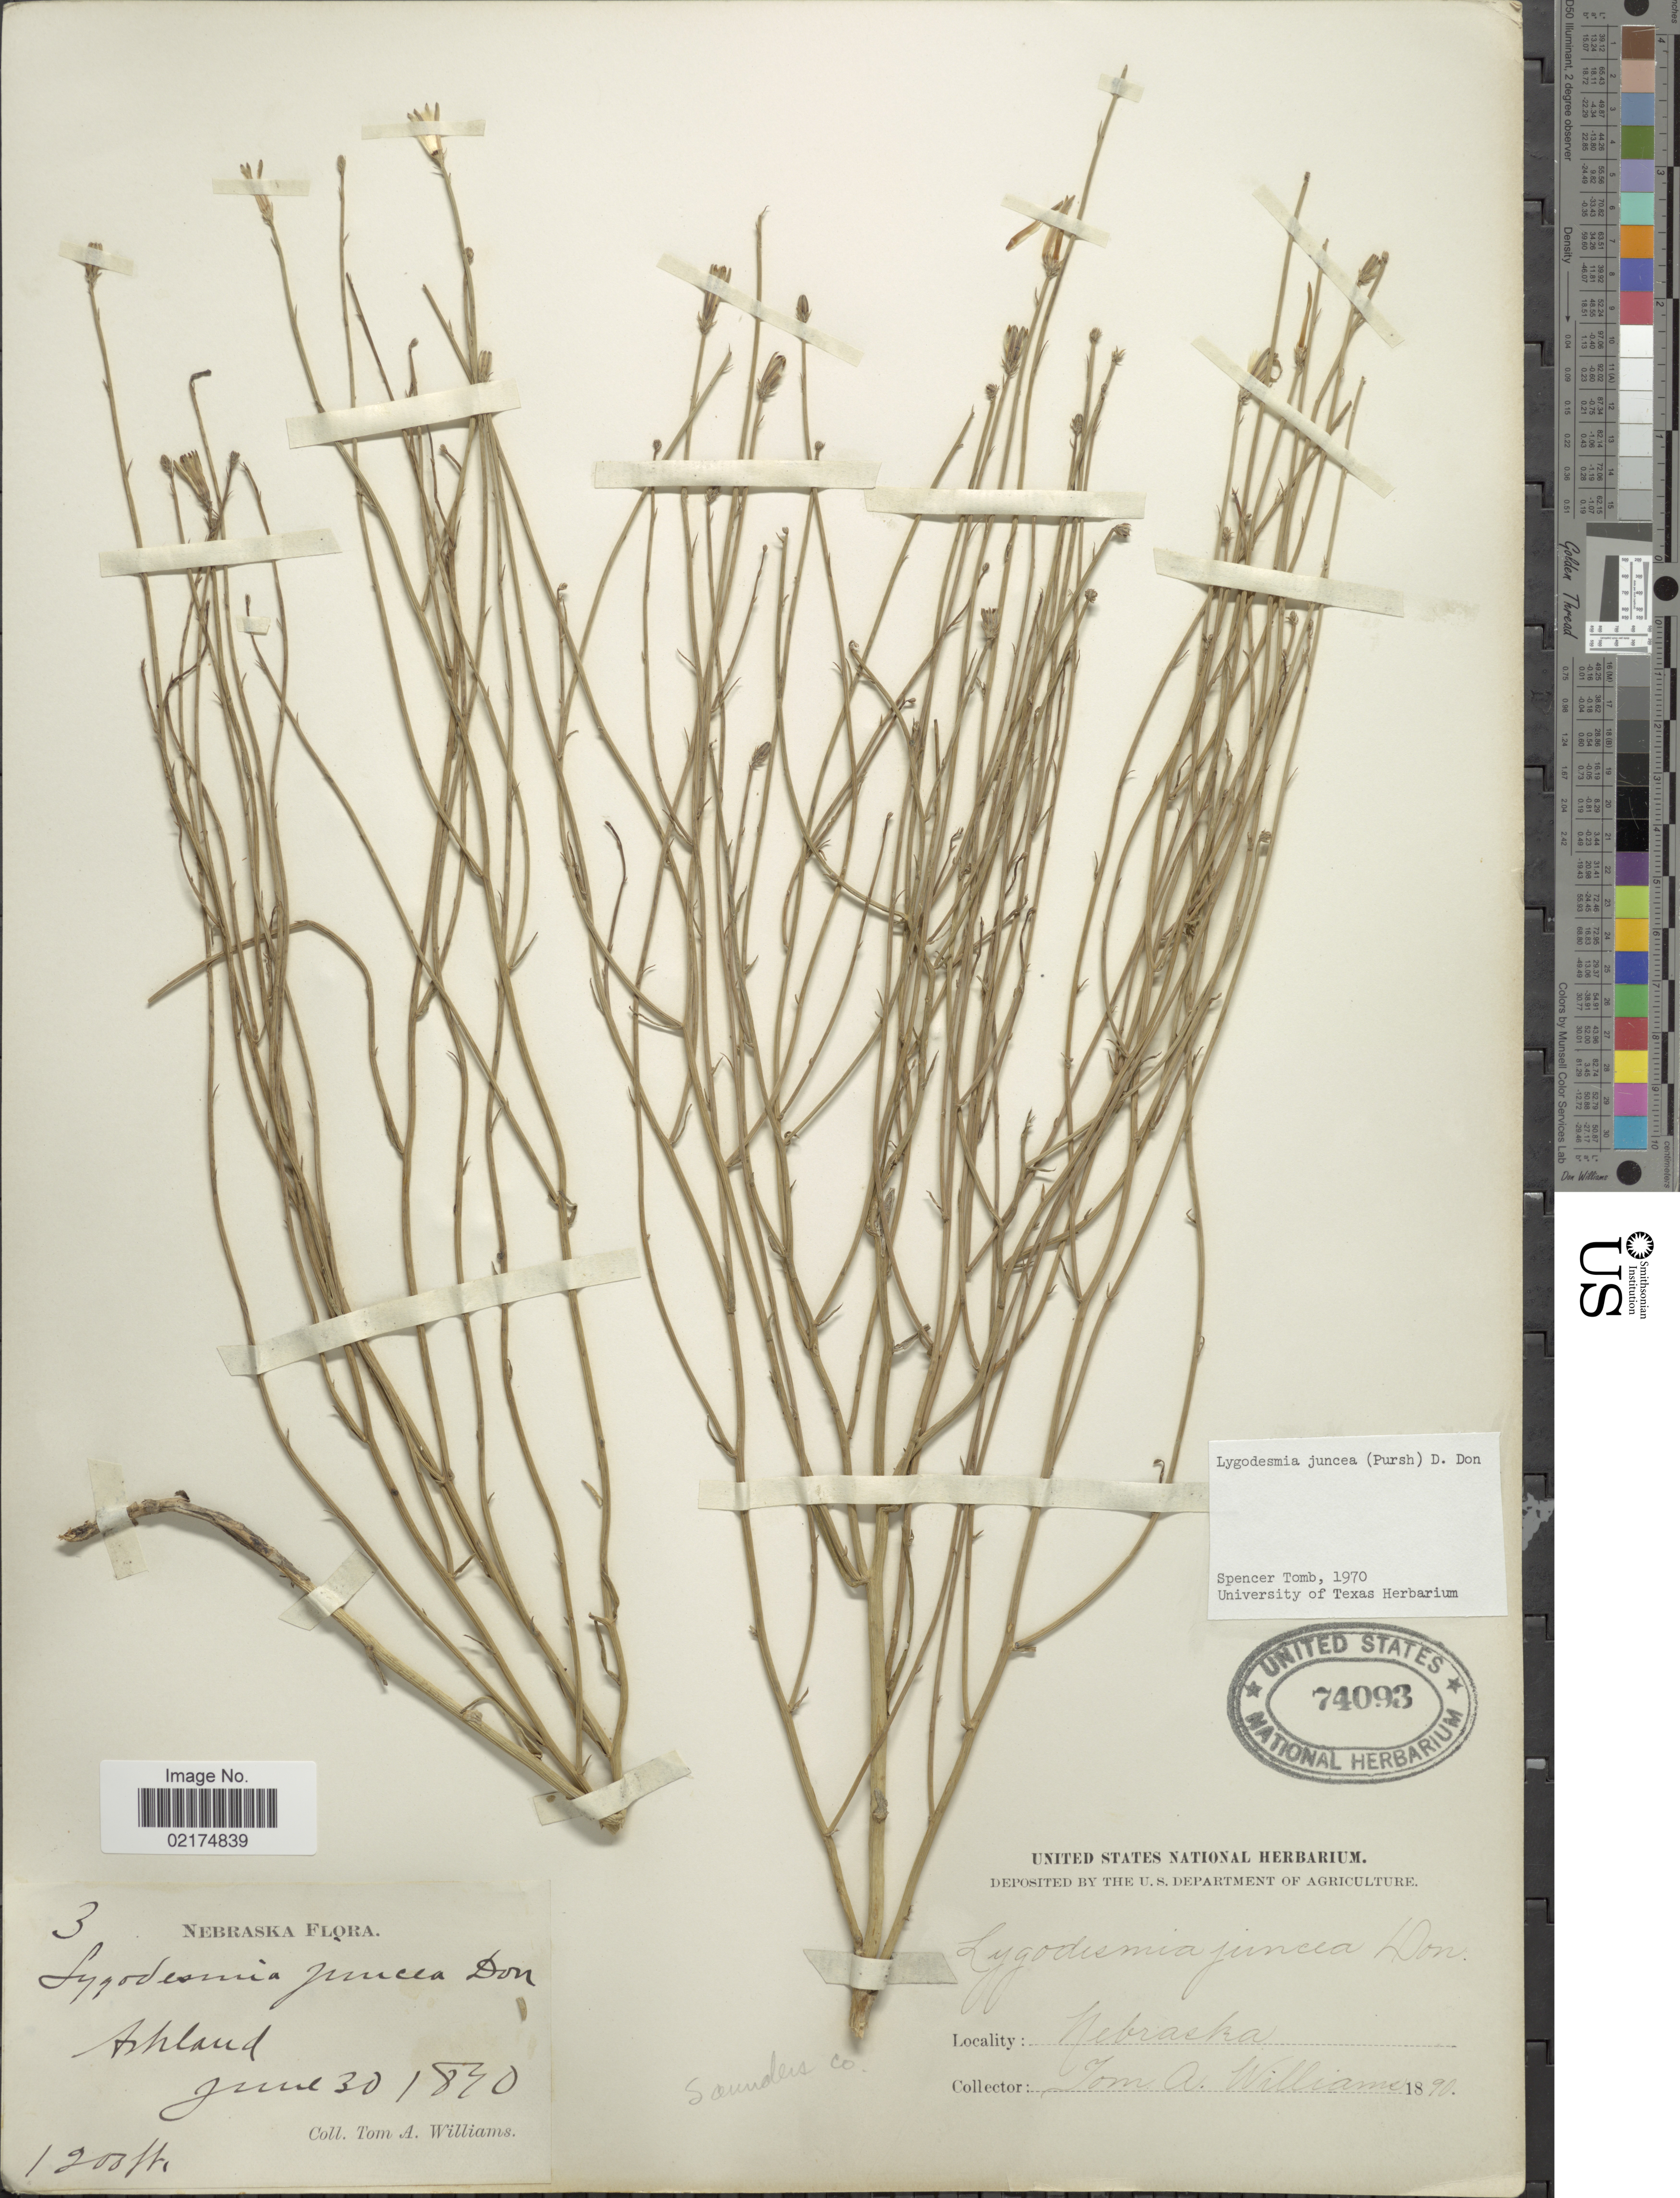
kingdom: Plantae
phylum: Tracheophyta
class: Magnoliopsida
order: Asterales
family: Asteraceae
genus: Lygodesmia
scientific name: Lygodesmia juncea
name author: D. Don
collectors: T. A. Williams (herbarium)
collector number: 3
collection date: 1890-06-30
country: United States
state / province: Nebraska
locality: Ashland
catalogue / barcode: US 74093